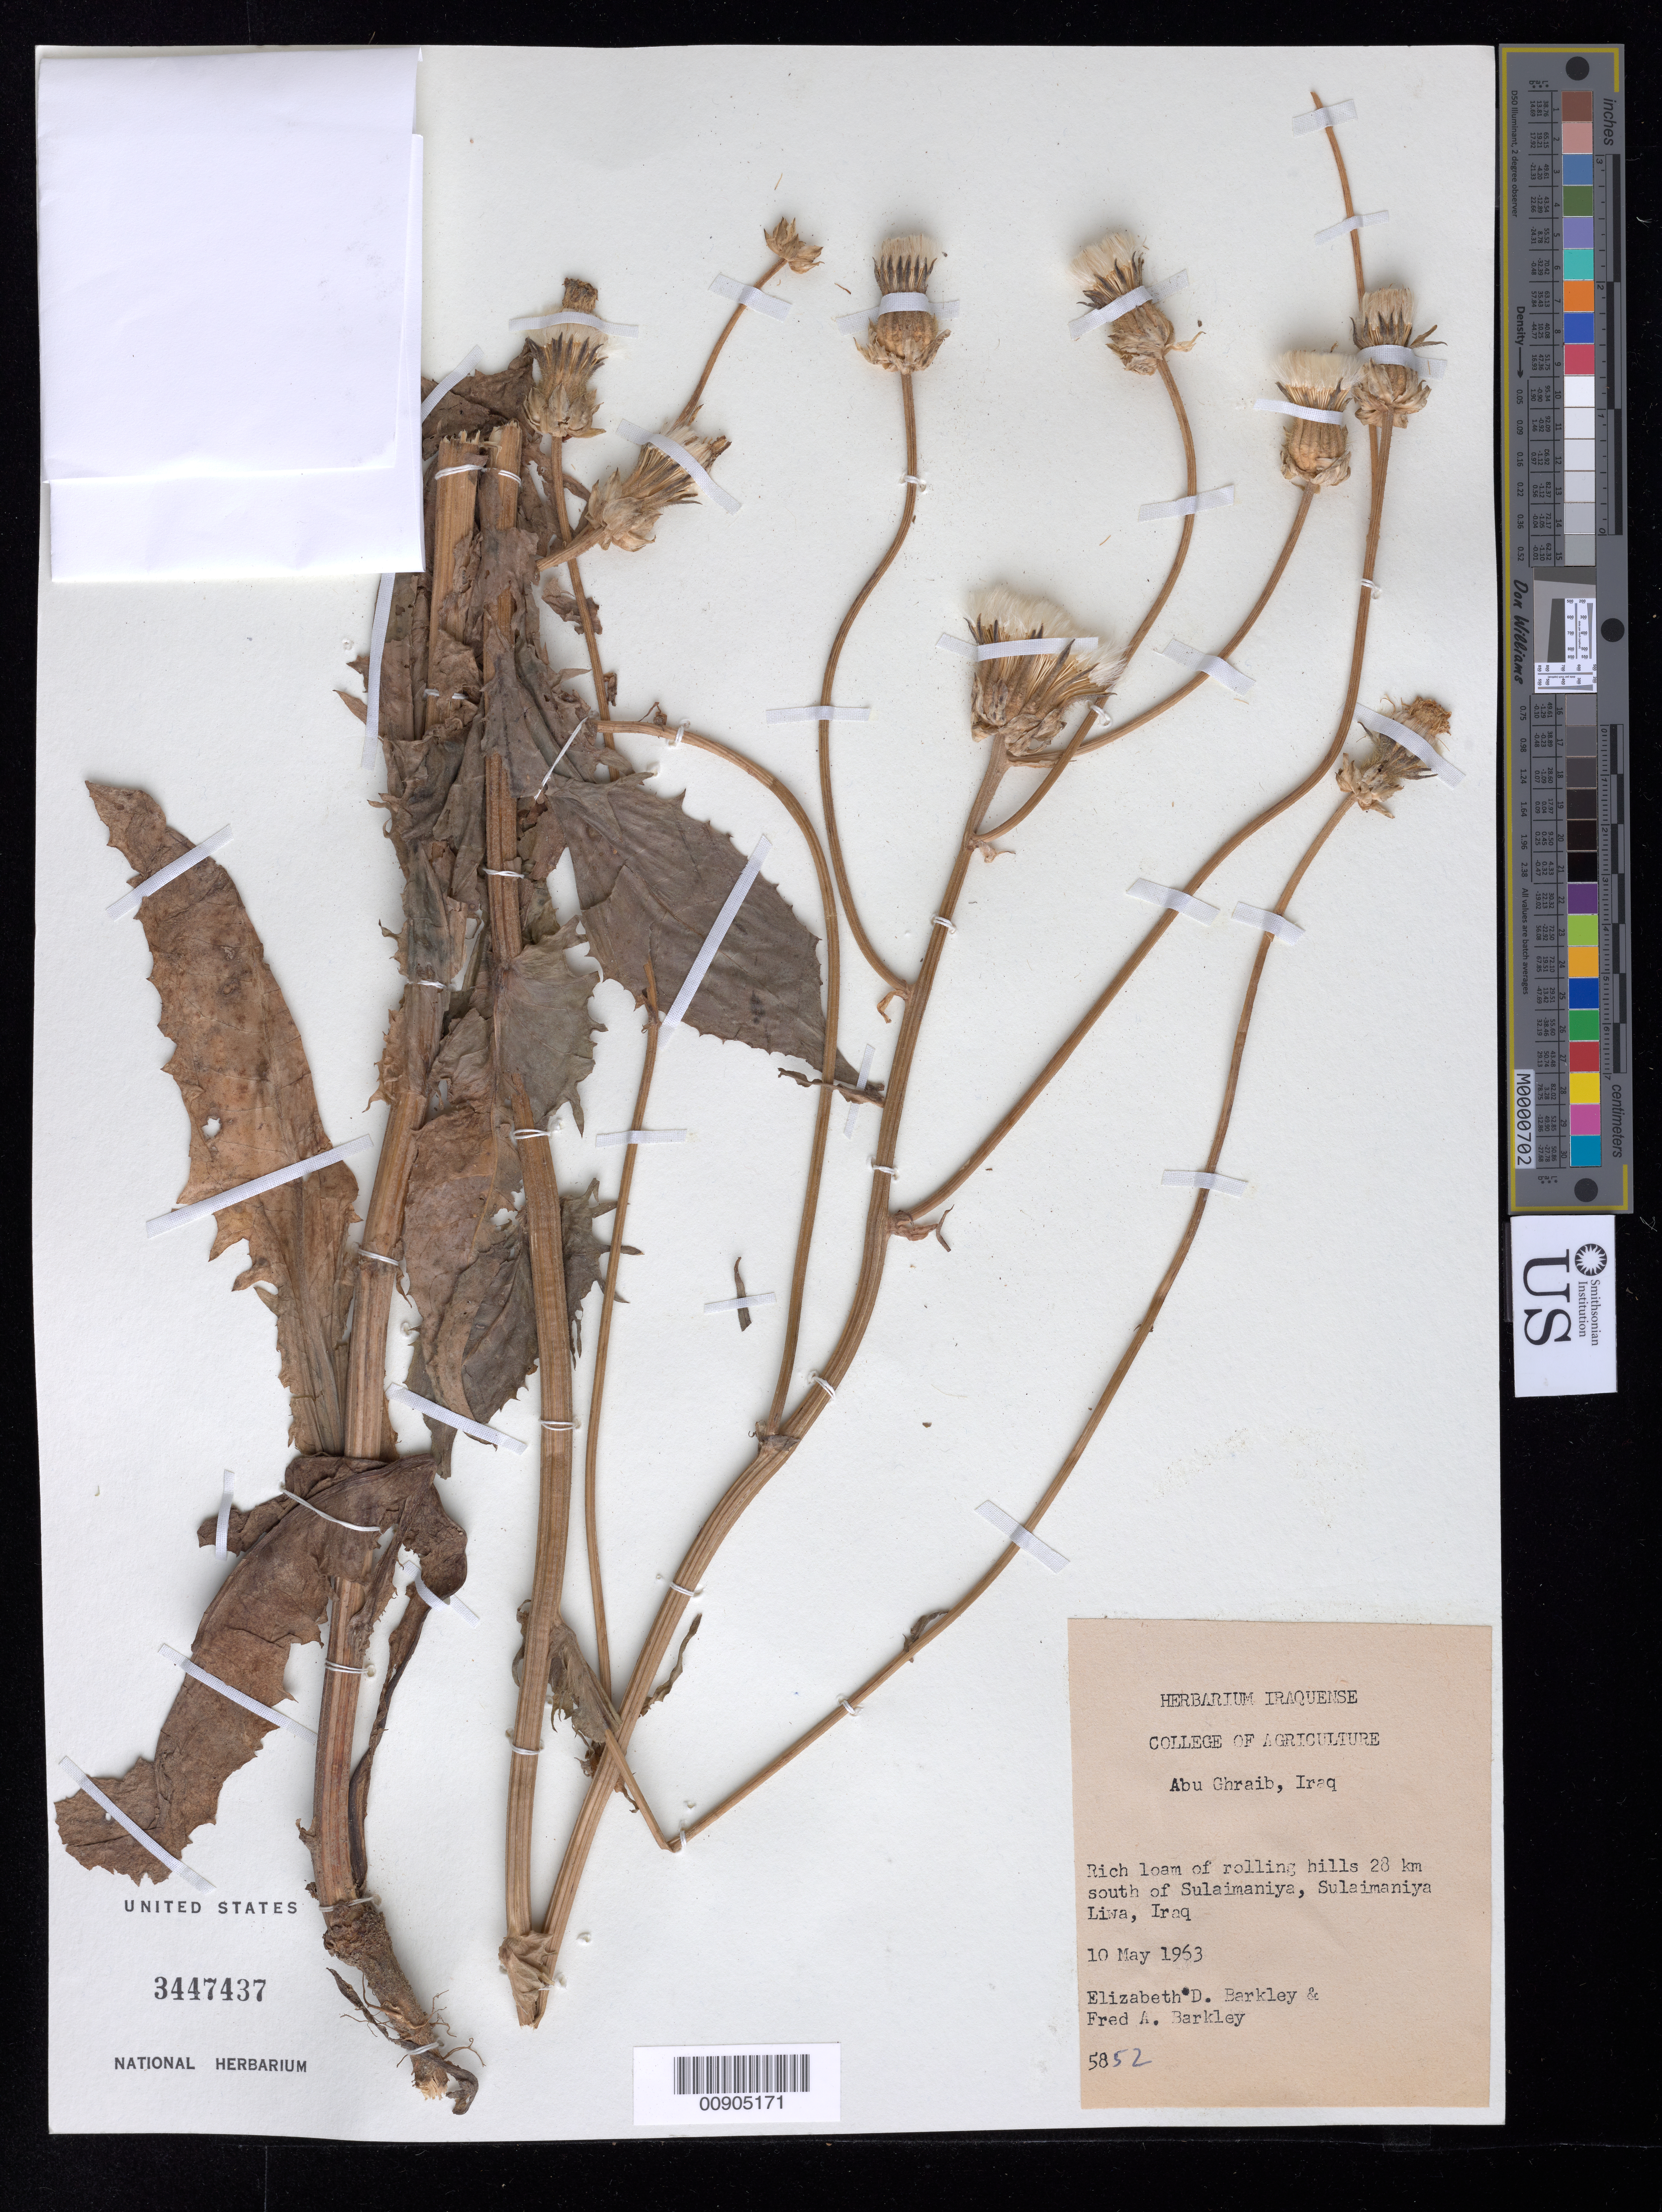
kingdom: Plantae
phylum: Tracheophyta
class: Magnoliopsida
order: Asterales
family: Asteraceae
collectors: E. D.Barkley & F. A. Barkley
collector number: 5852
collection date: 1963-05-10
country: Iraq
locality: Abu Ghraib. Rich loam of rolling hills 28 km south of Sulaimaniya, Sulaimaniya Liwa, Iraq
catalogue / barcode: US 3447437